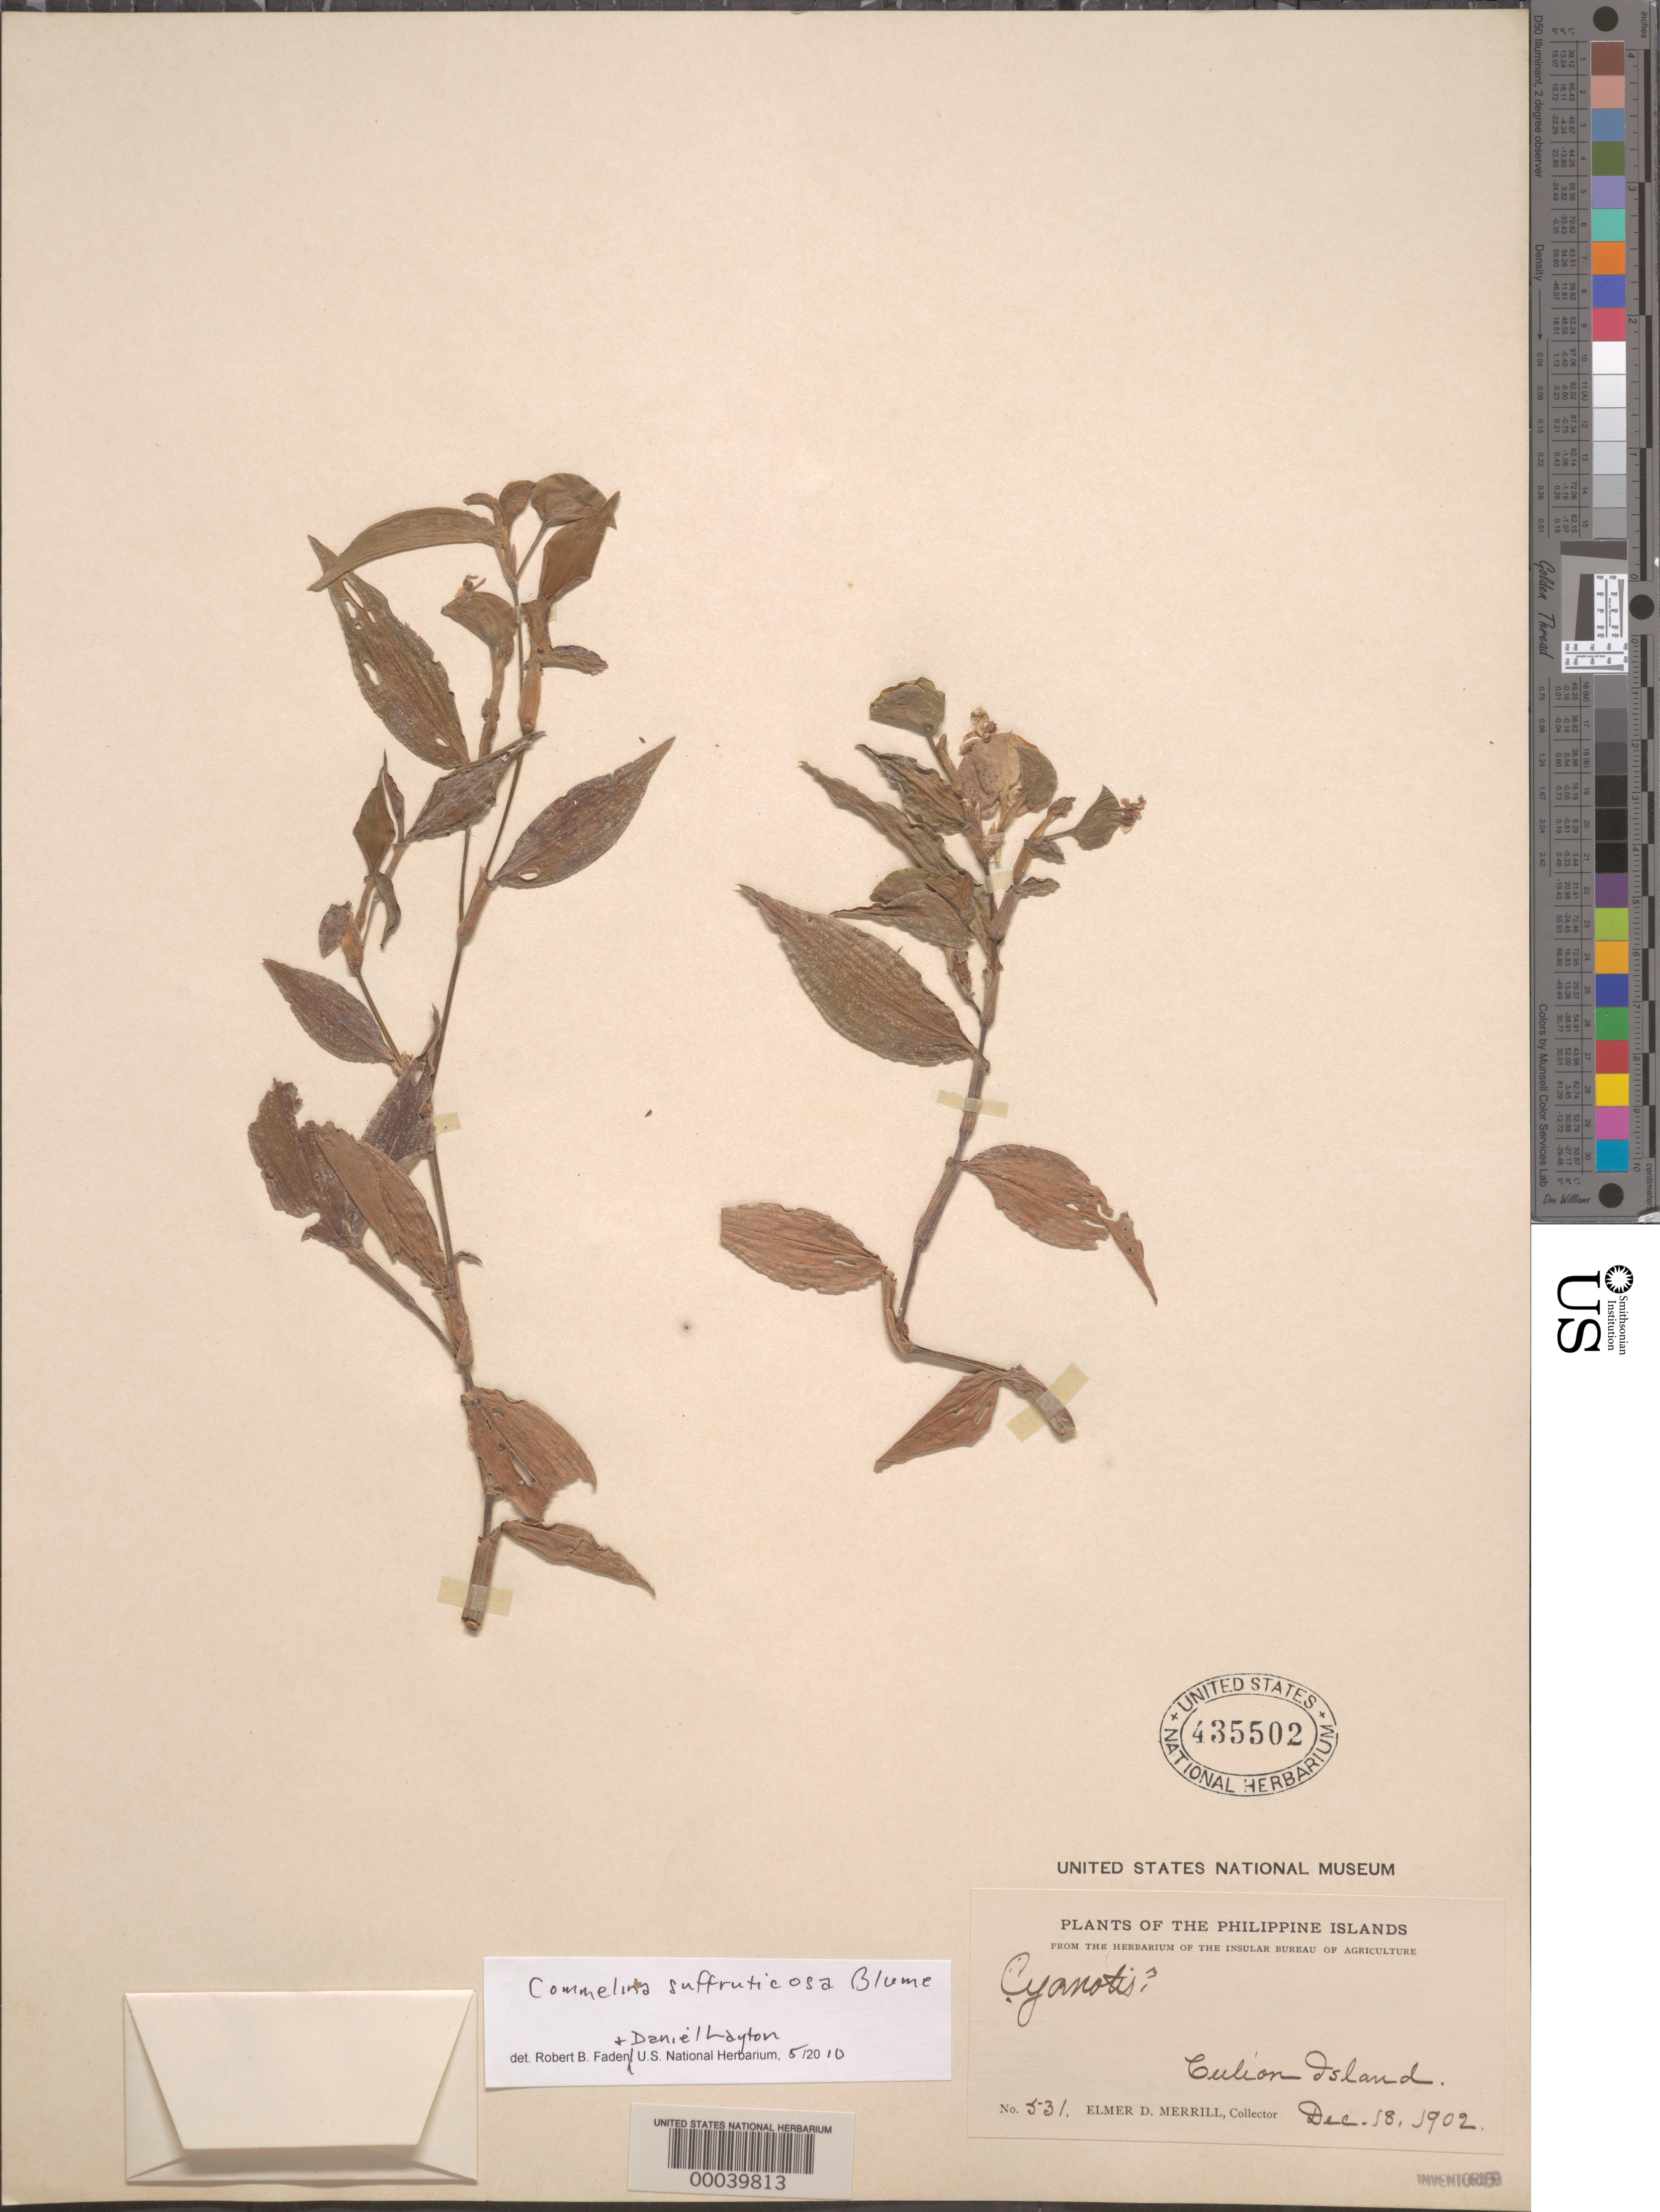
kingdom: Plantae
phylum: Tracheophyta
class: Liliopsida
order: Commelinales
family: Commelinaceae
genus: Commelina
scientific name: Commelina suffruticosa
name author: Blume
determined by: Faden, R. B.; Layton, Daniel J.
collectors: E. D. Merrill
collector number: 531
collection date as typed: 18 Dec 1902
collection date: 1902-12-18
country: Philippines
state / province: Mimaropa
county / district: Palawan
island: Culion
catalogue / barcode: US 435502